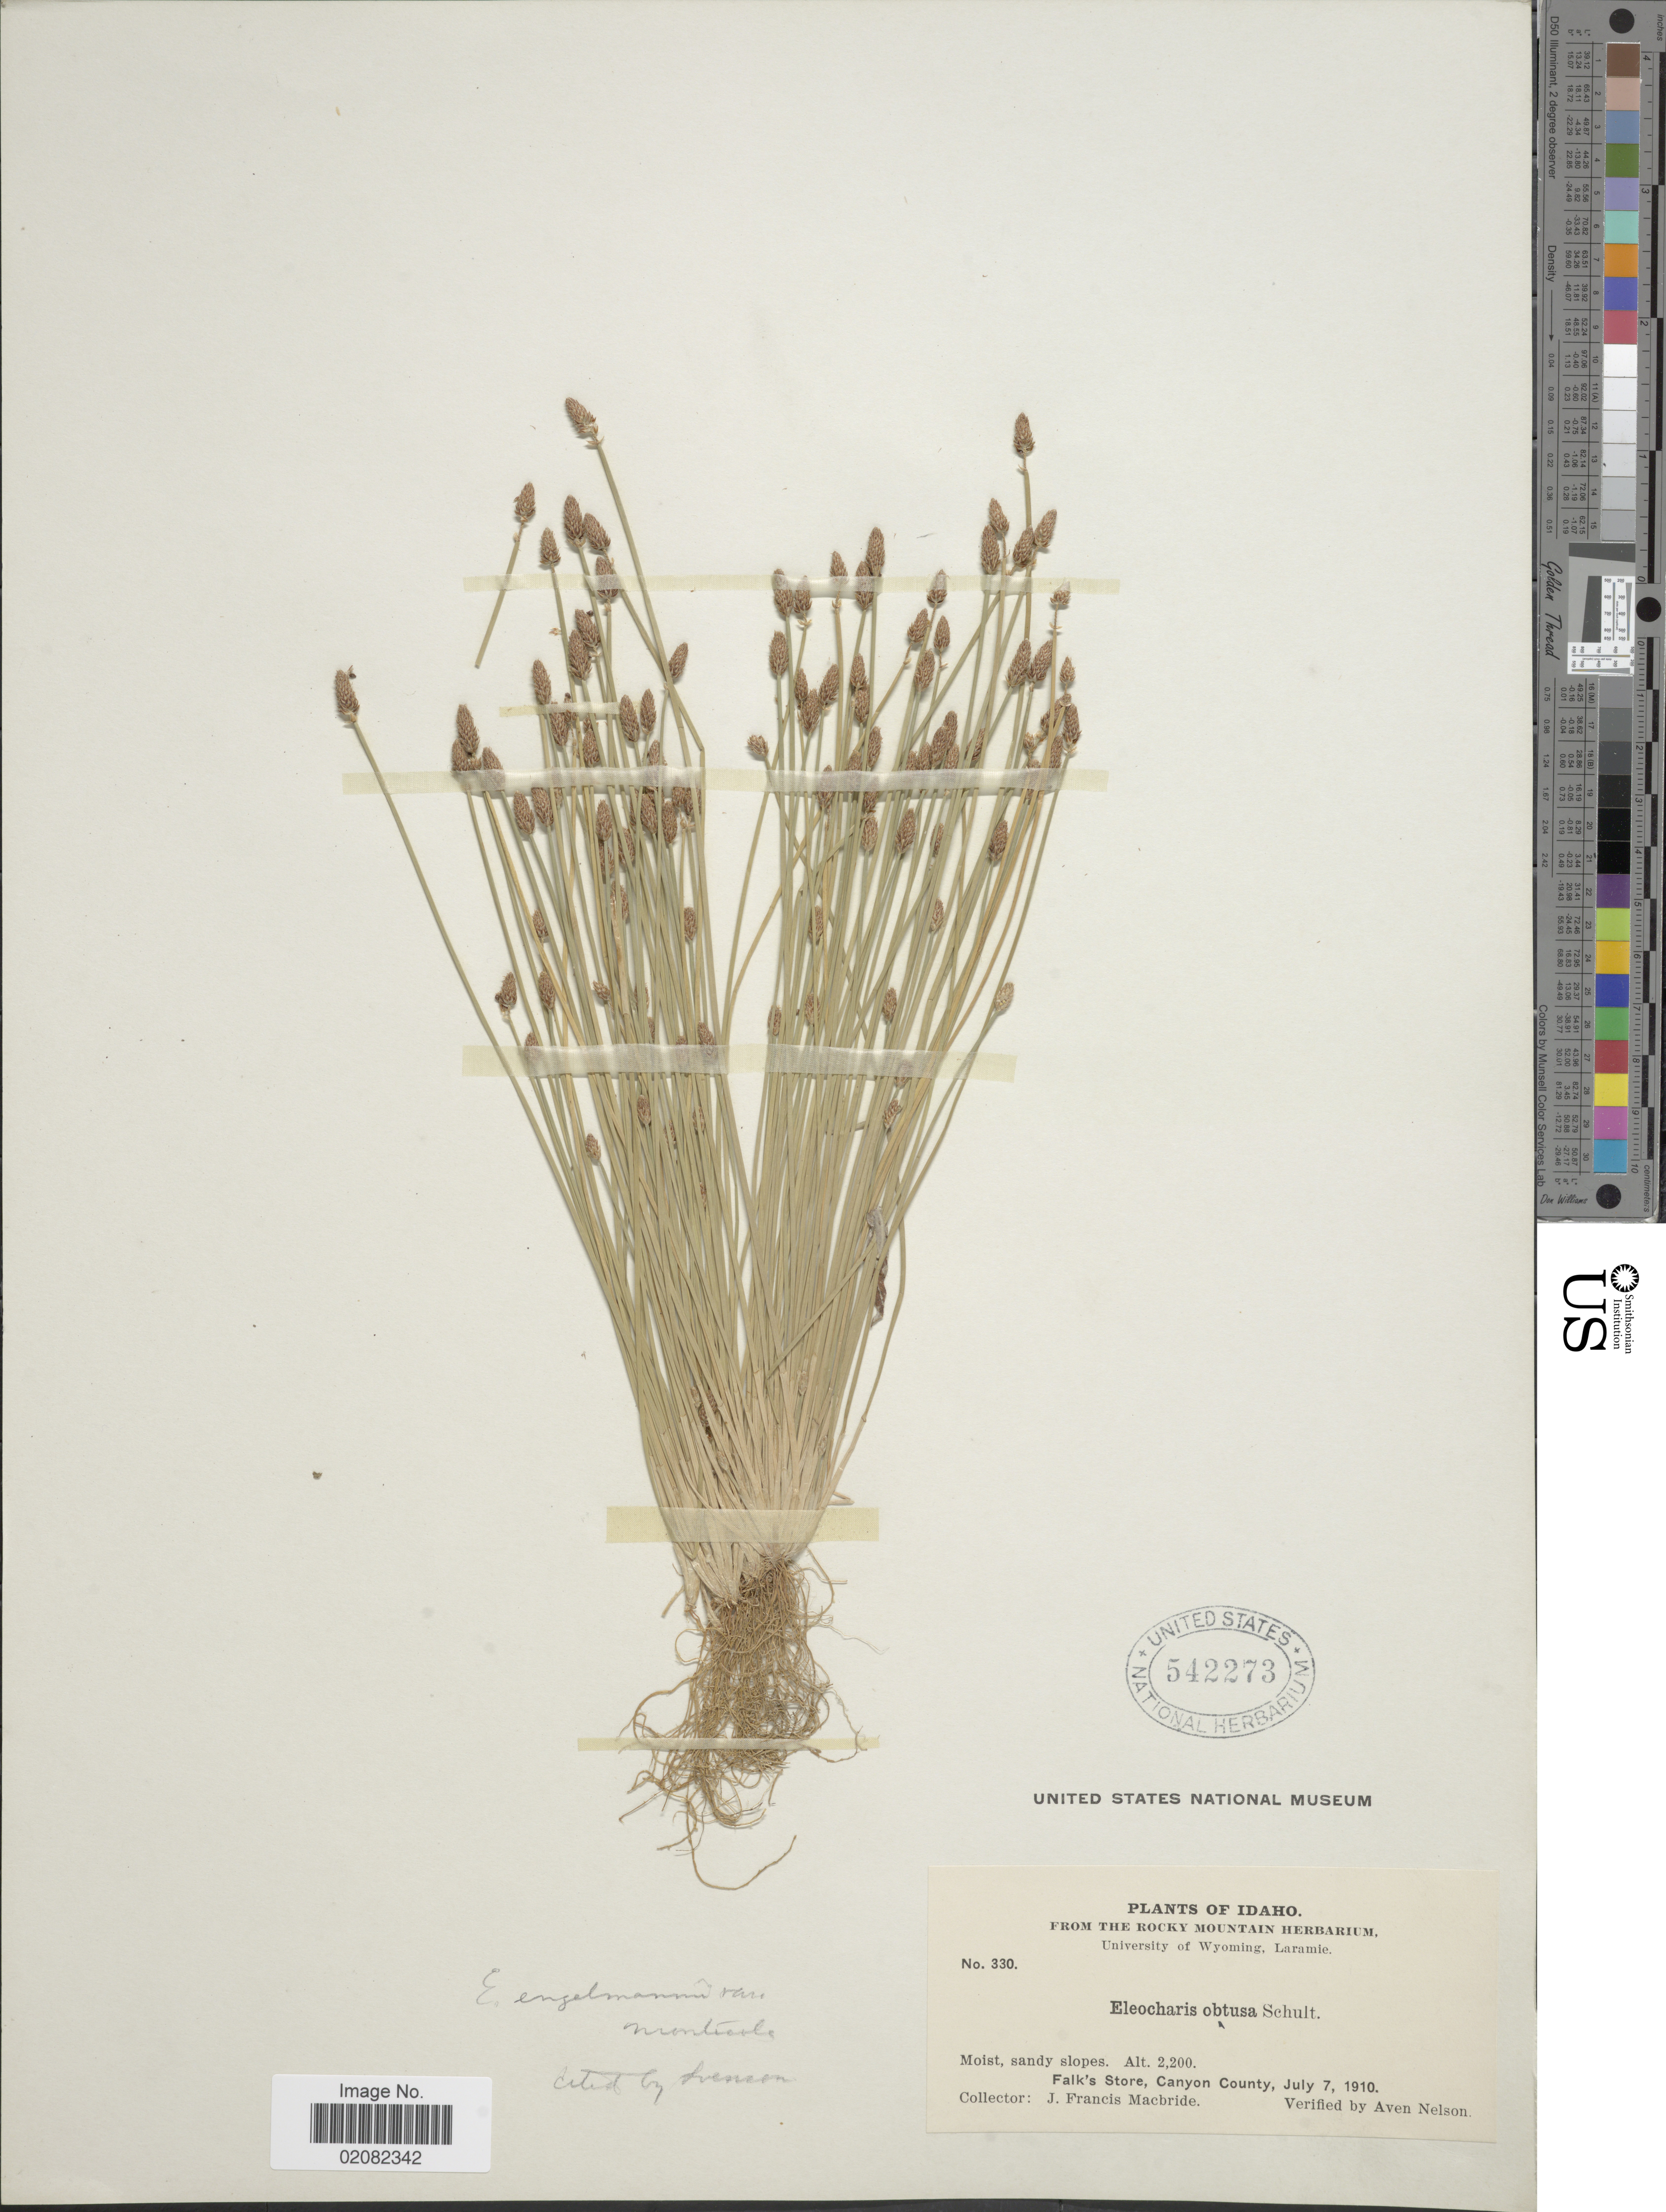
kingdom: Plantae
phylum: Tracheophyta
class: Liliopsida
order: Poales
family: Cyperaceae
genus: Eleocharis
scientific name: Eleocharis engelmannii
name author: Steud.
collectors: J. F. Macbride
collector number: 330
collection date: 1910-07-07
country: United States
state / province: Idaho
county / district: Canyon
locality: Falk's Store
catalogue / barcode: US 542273